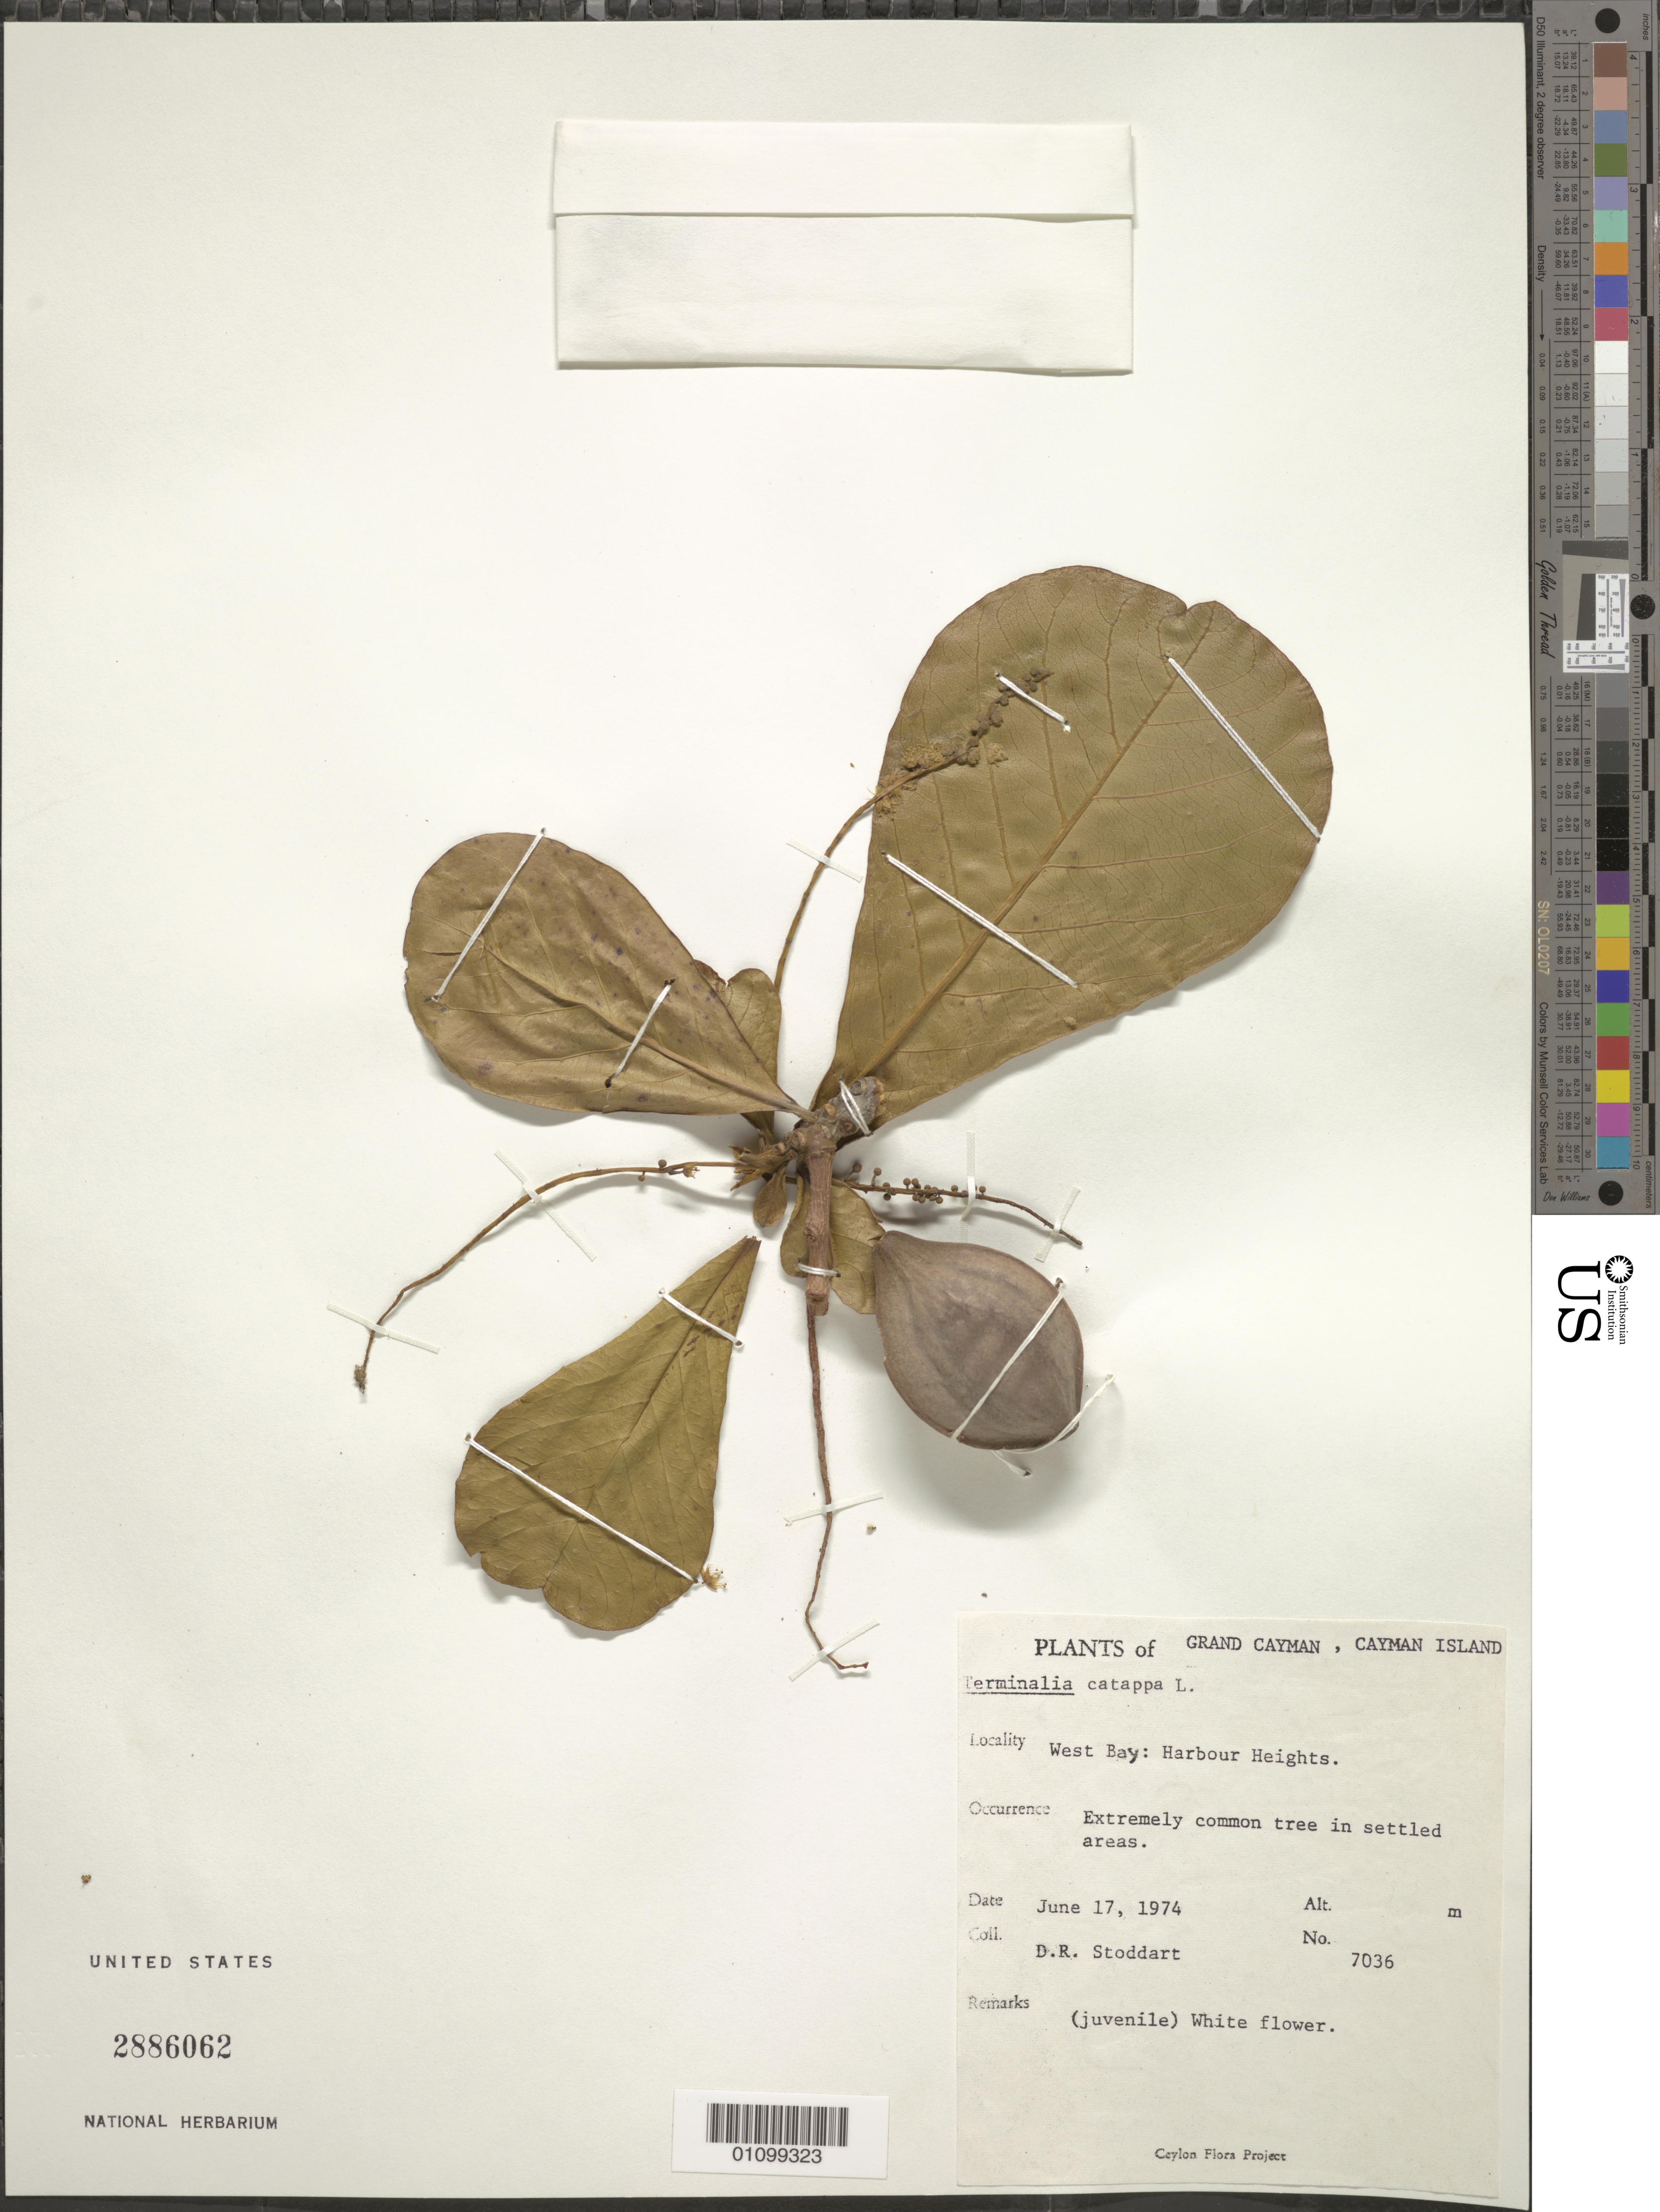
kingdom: Plantae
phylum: Tracheophyta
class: Magnoliopsida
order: Myrtales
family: Combretaceae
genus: Terminalia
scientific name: Terminalia catappa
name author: L.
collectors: D. R. Stoddart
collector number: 7036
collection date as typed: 17 Jun 1974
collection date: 1974-06-17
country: Cayman Islands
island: Grand Cayman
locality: West Bay: Harbour Heights.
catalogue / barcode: US 2886062